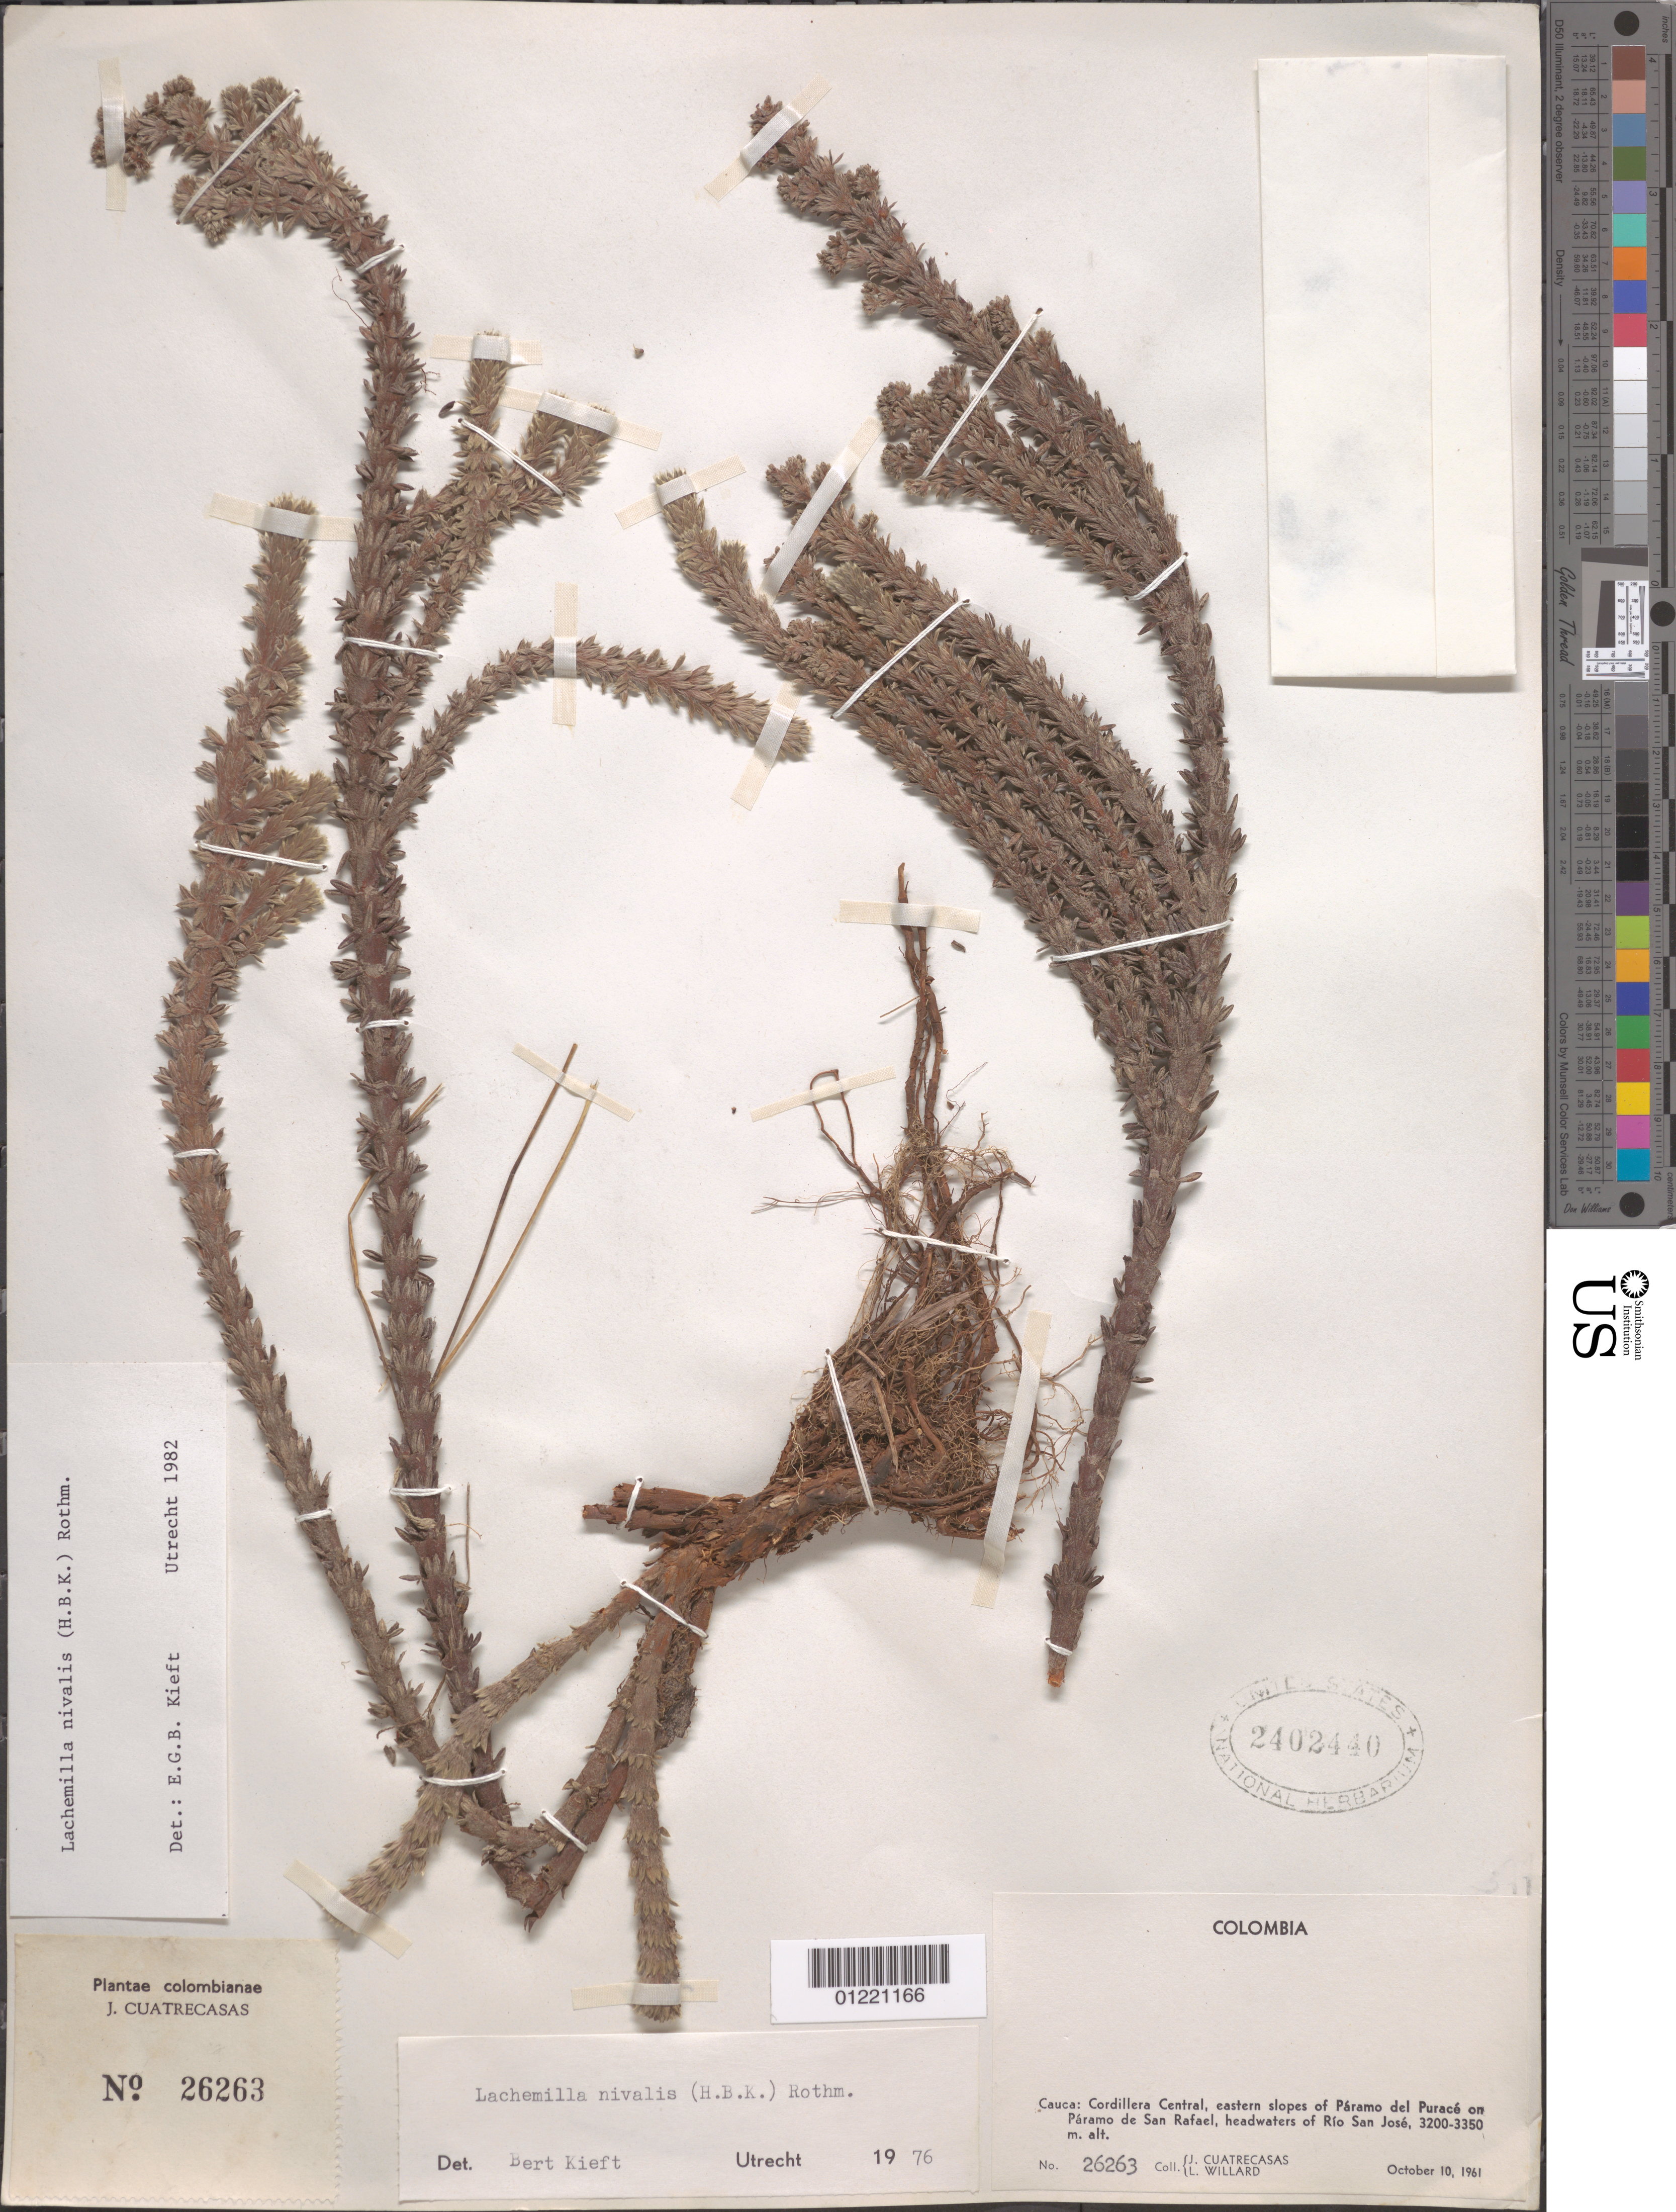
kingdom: Plantae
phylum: Tracheophyta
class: Magnoliopsida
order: Rosales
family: Rosaceae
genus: Lachemilla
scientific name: Lachemilla nivalis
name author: (Kunth) Rothm.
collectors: J. Cuatrecasas & J. Willard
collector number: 26263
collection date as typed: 10 Oct 1961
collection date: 1961-10-10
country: Colombia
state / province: Cauca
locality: Cordillera Central, eastern slopes of Páramo del Purace on Páramo de San Rafael, headwaters of Río San José.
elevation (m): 3200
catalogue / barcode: US 2402440